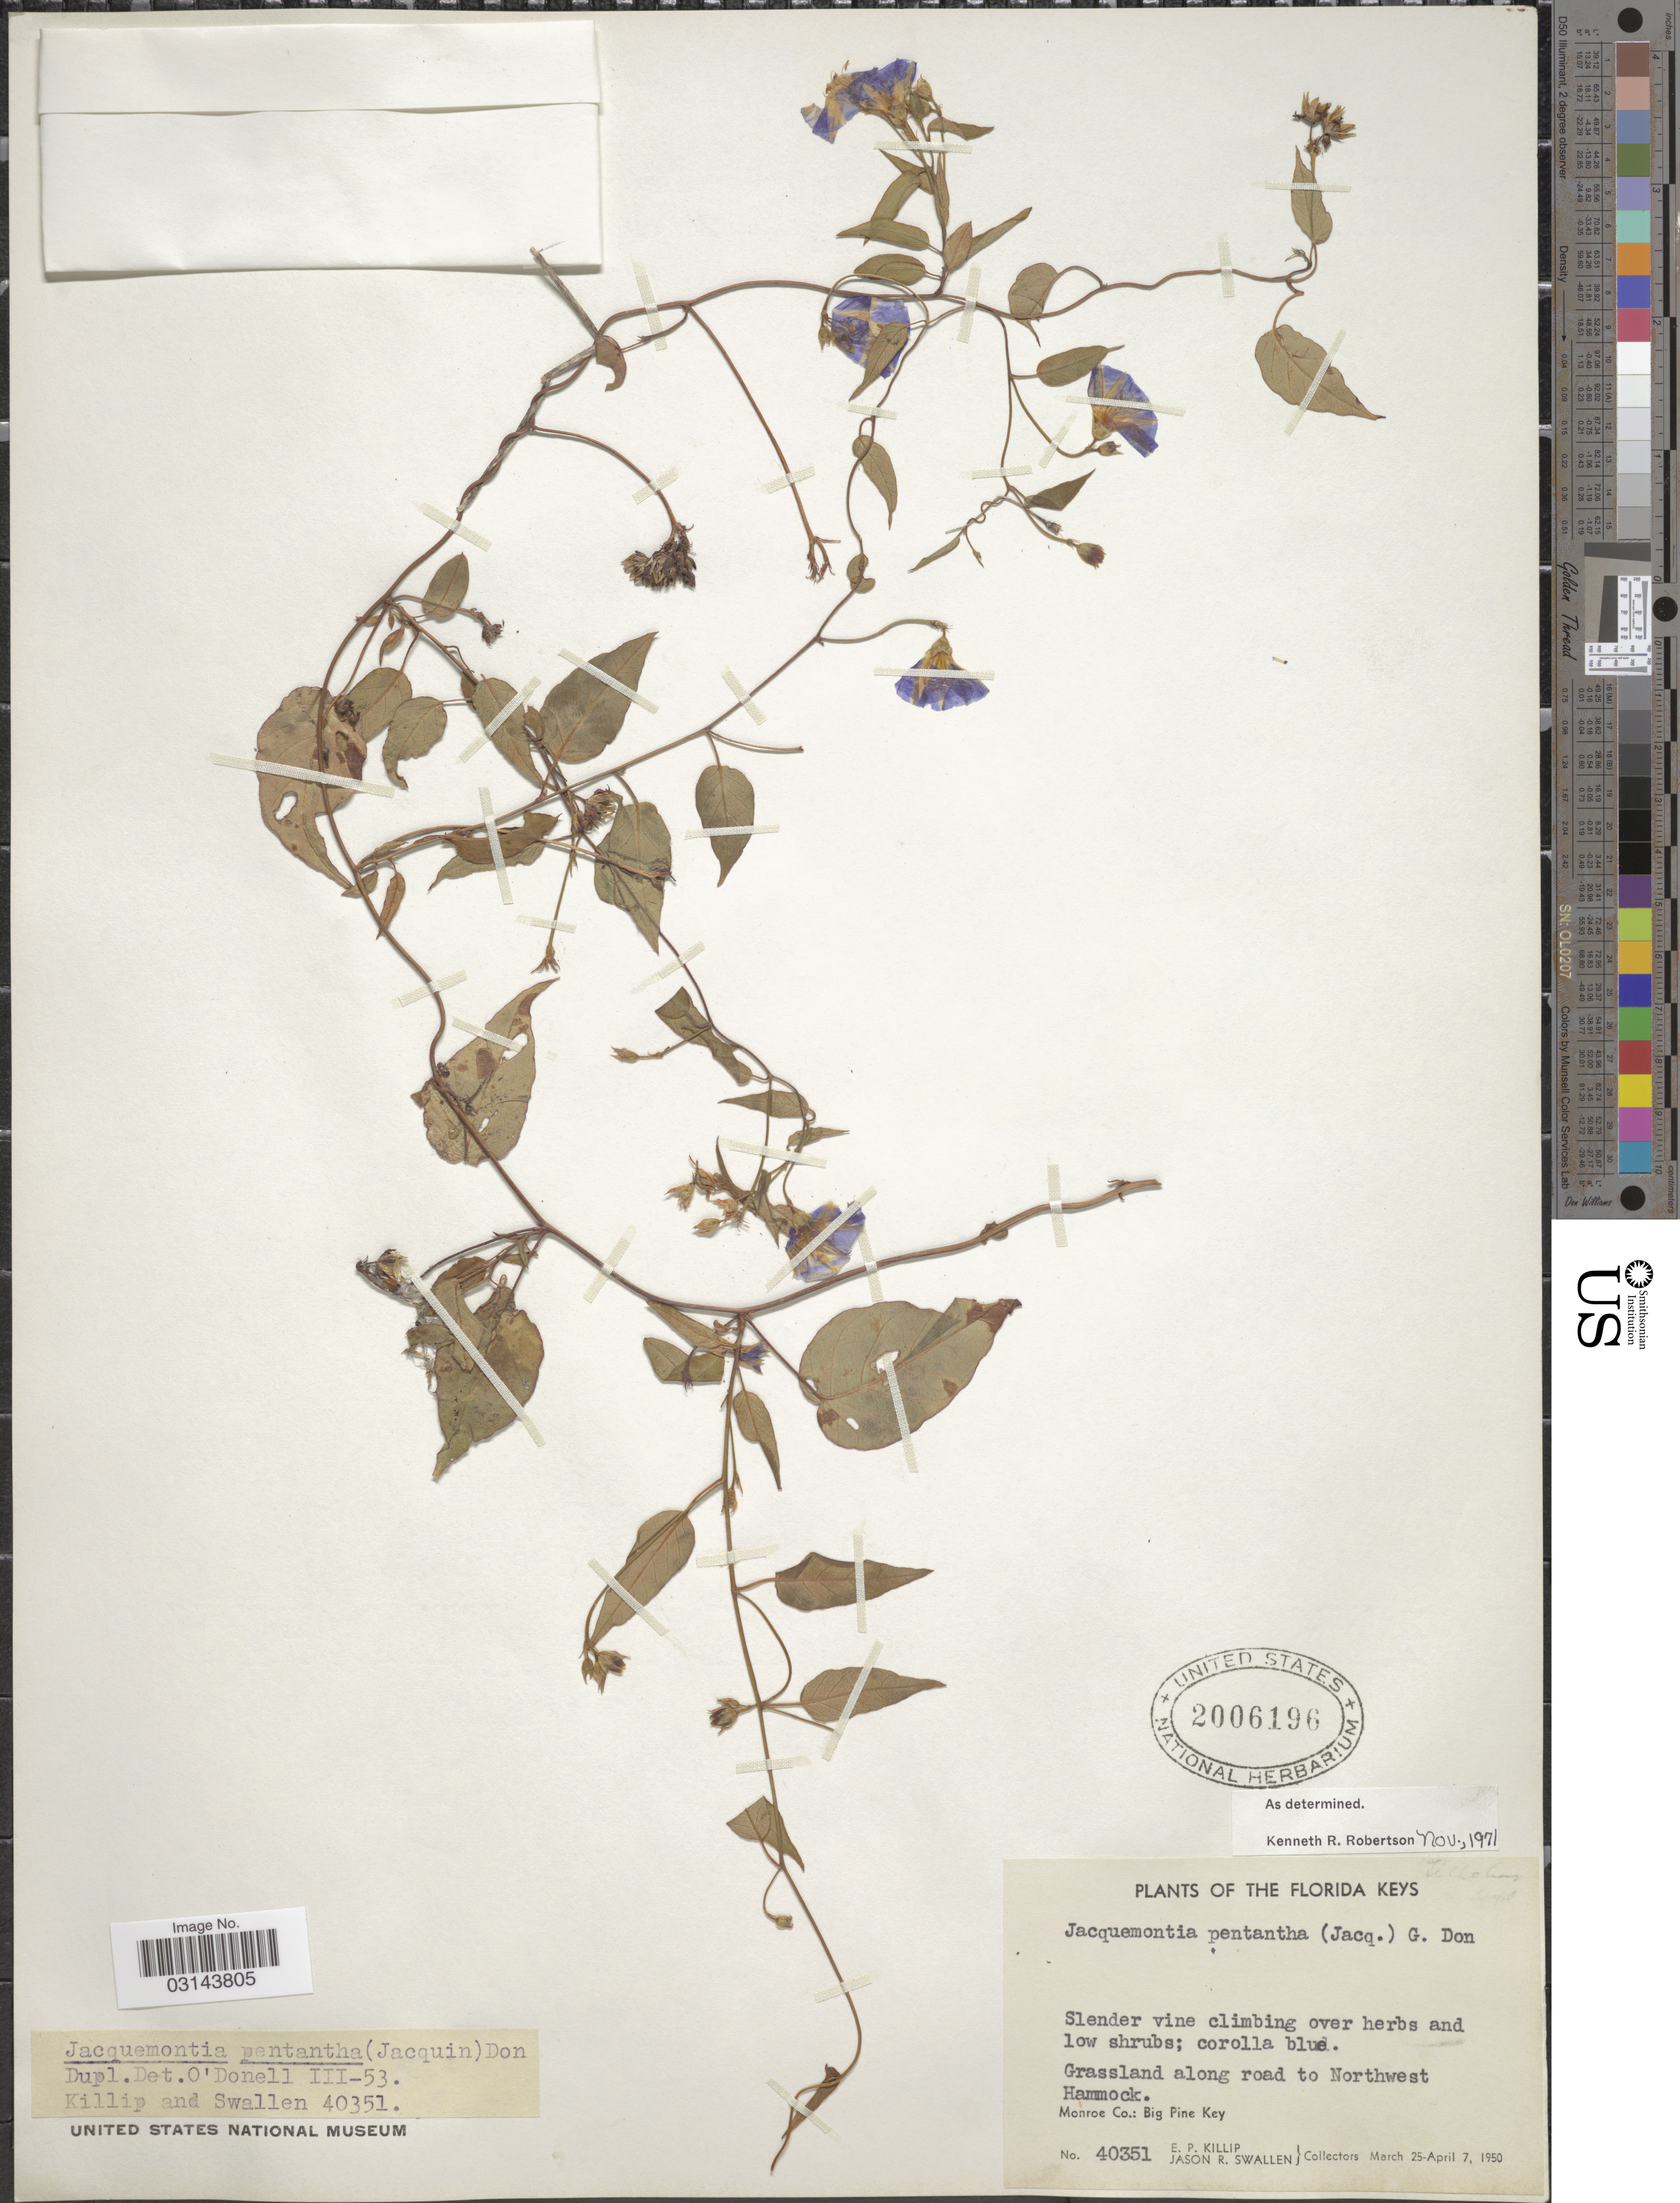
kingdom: Plantae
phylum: Tracheophyta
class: Magnoliopsida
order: Solanales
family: Convolvulaceae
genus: Jacquemontia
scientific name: Jacquemontia pentanthos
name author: (Jacq.) G. Don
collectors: E. P. Killip & J. R. Swallen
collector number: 40351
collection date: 1950-03-25/1950-04-07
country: United States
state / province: Florida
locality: The Florida Keys. Grassland along road to Northwest Hammock. Monroe Co.: Big Pine Key.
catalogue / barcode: US 2006196